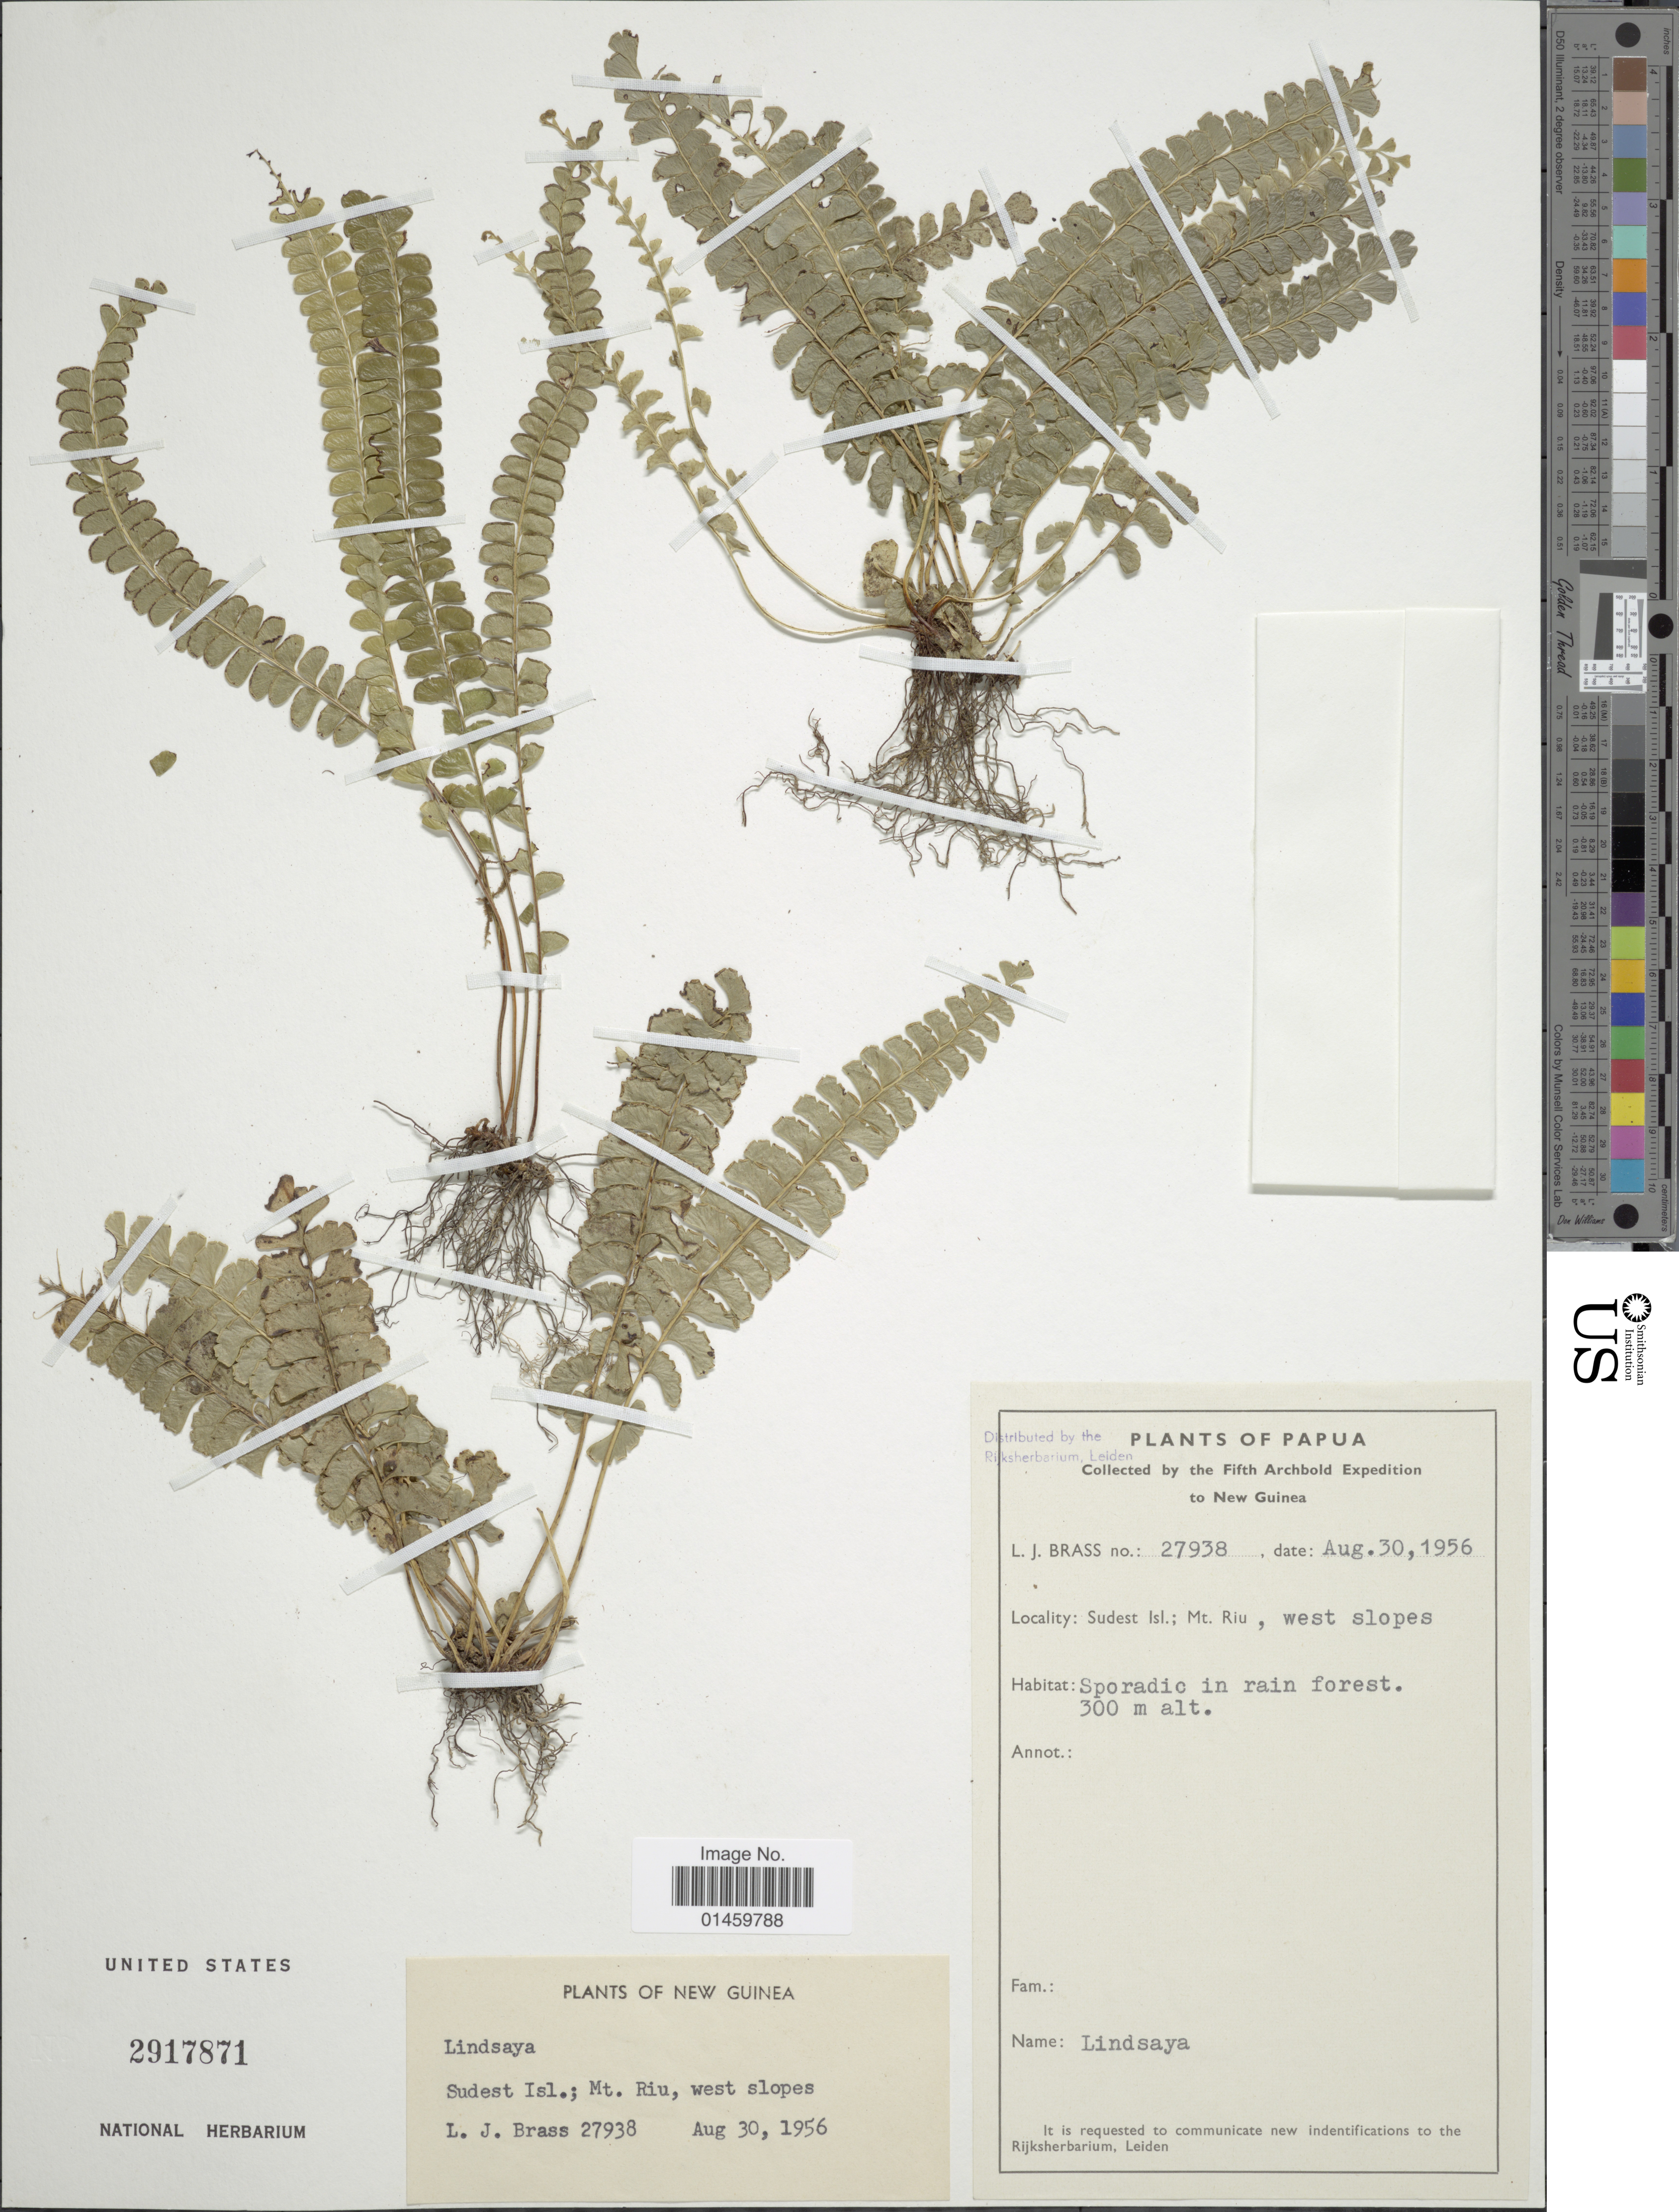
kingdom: Plantae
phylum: Tracheophyta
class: Polypodiopsida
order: Polypodiales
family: Lindsaeaceae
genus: Lindsaea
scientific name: Lindsaea sp.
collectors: L. J. Brass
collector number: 27938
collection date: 1956-08-30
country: Papua New Guinea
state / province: Milne Bay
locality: Papua. Sudest Isl.; Mt. Riu, west slopes.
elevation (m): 300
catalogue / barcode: US 2917871